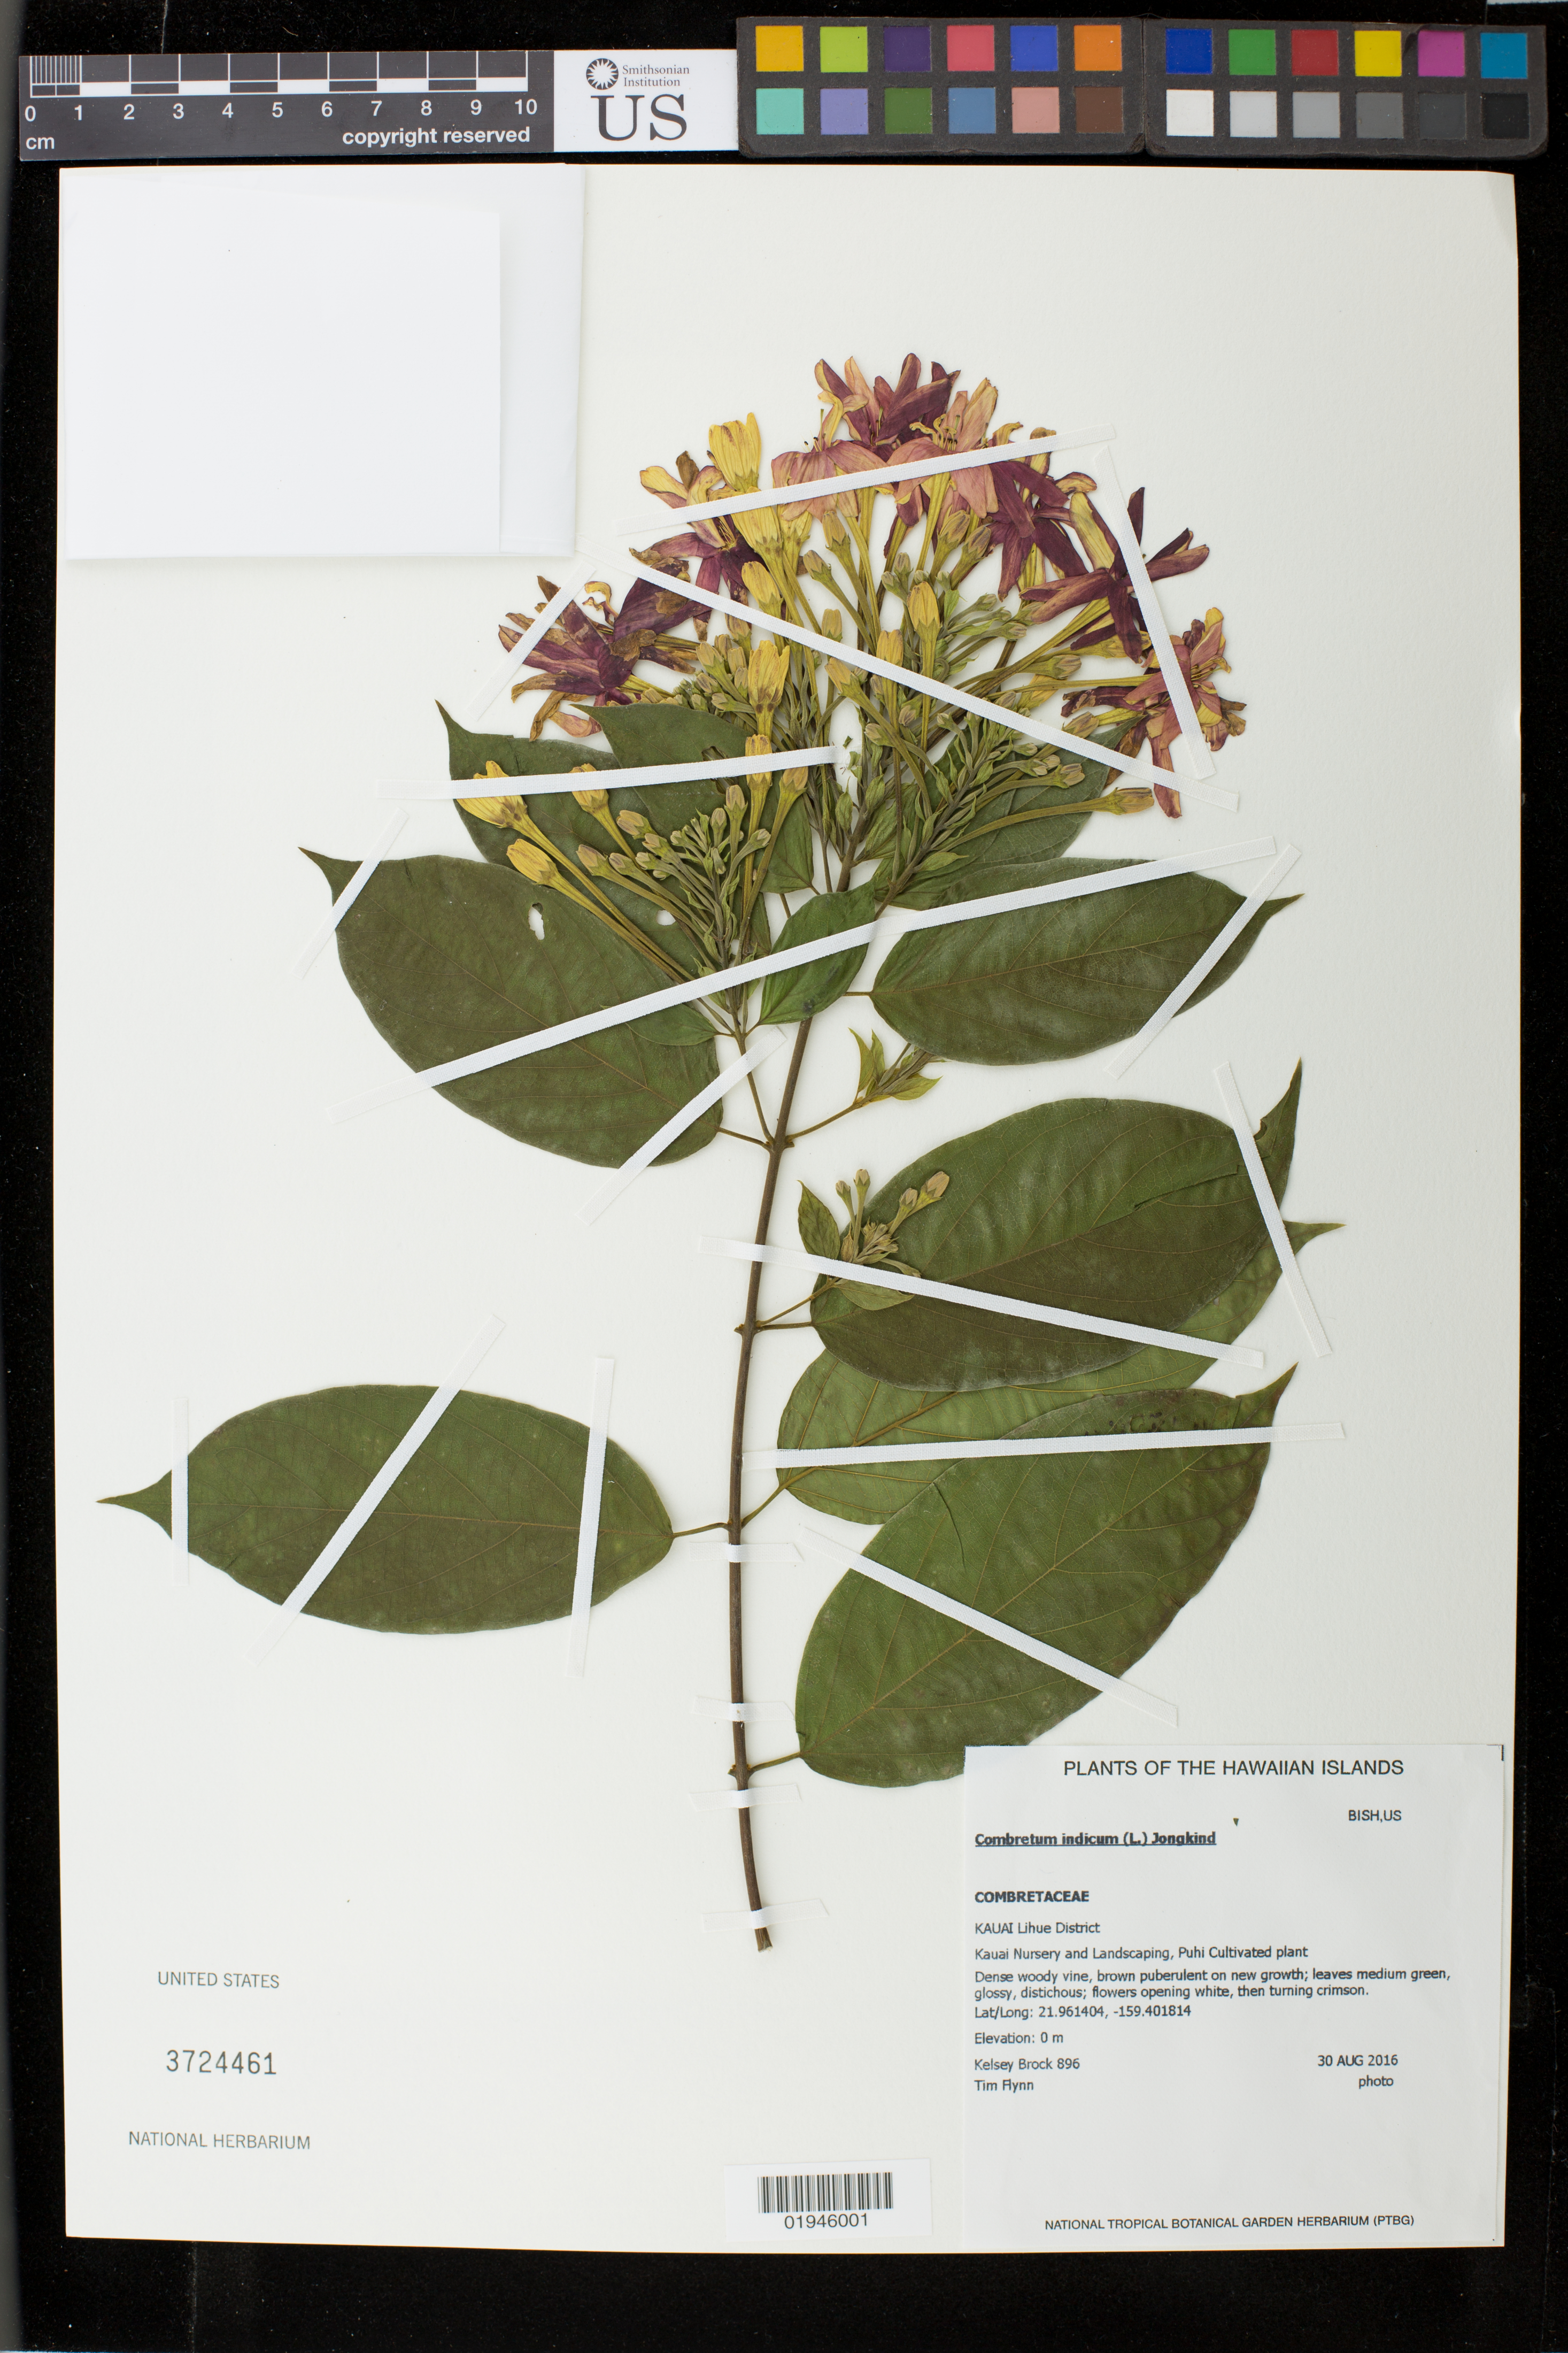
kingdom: Plantae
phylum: Tracheophyta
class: Magnoliopsida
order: Myrtales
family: Combretaceae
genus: Combretum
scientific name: Combretum indicum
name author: (L.) DeFilipps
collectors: K. Brock & T. W. Flynn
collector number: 896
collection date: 2016-08-30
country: United States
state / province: Hawaii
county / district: Kauai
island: Kaua'i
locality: Lihue District, Kauai Nursery and Landscaping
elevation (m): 0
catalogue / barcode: US 3724461